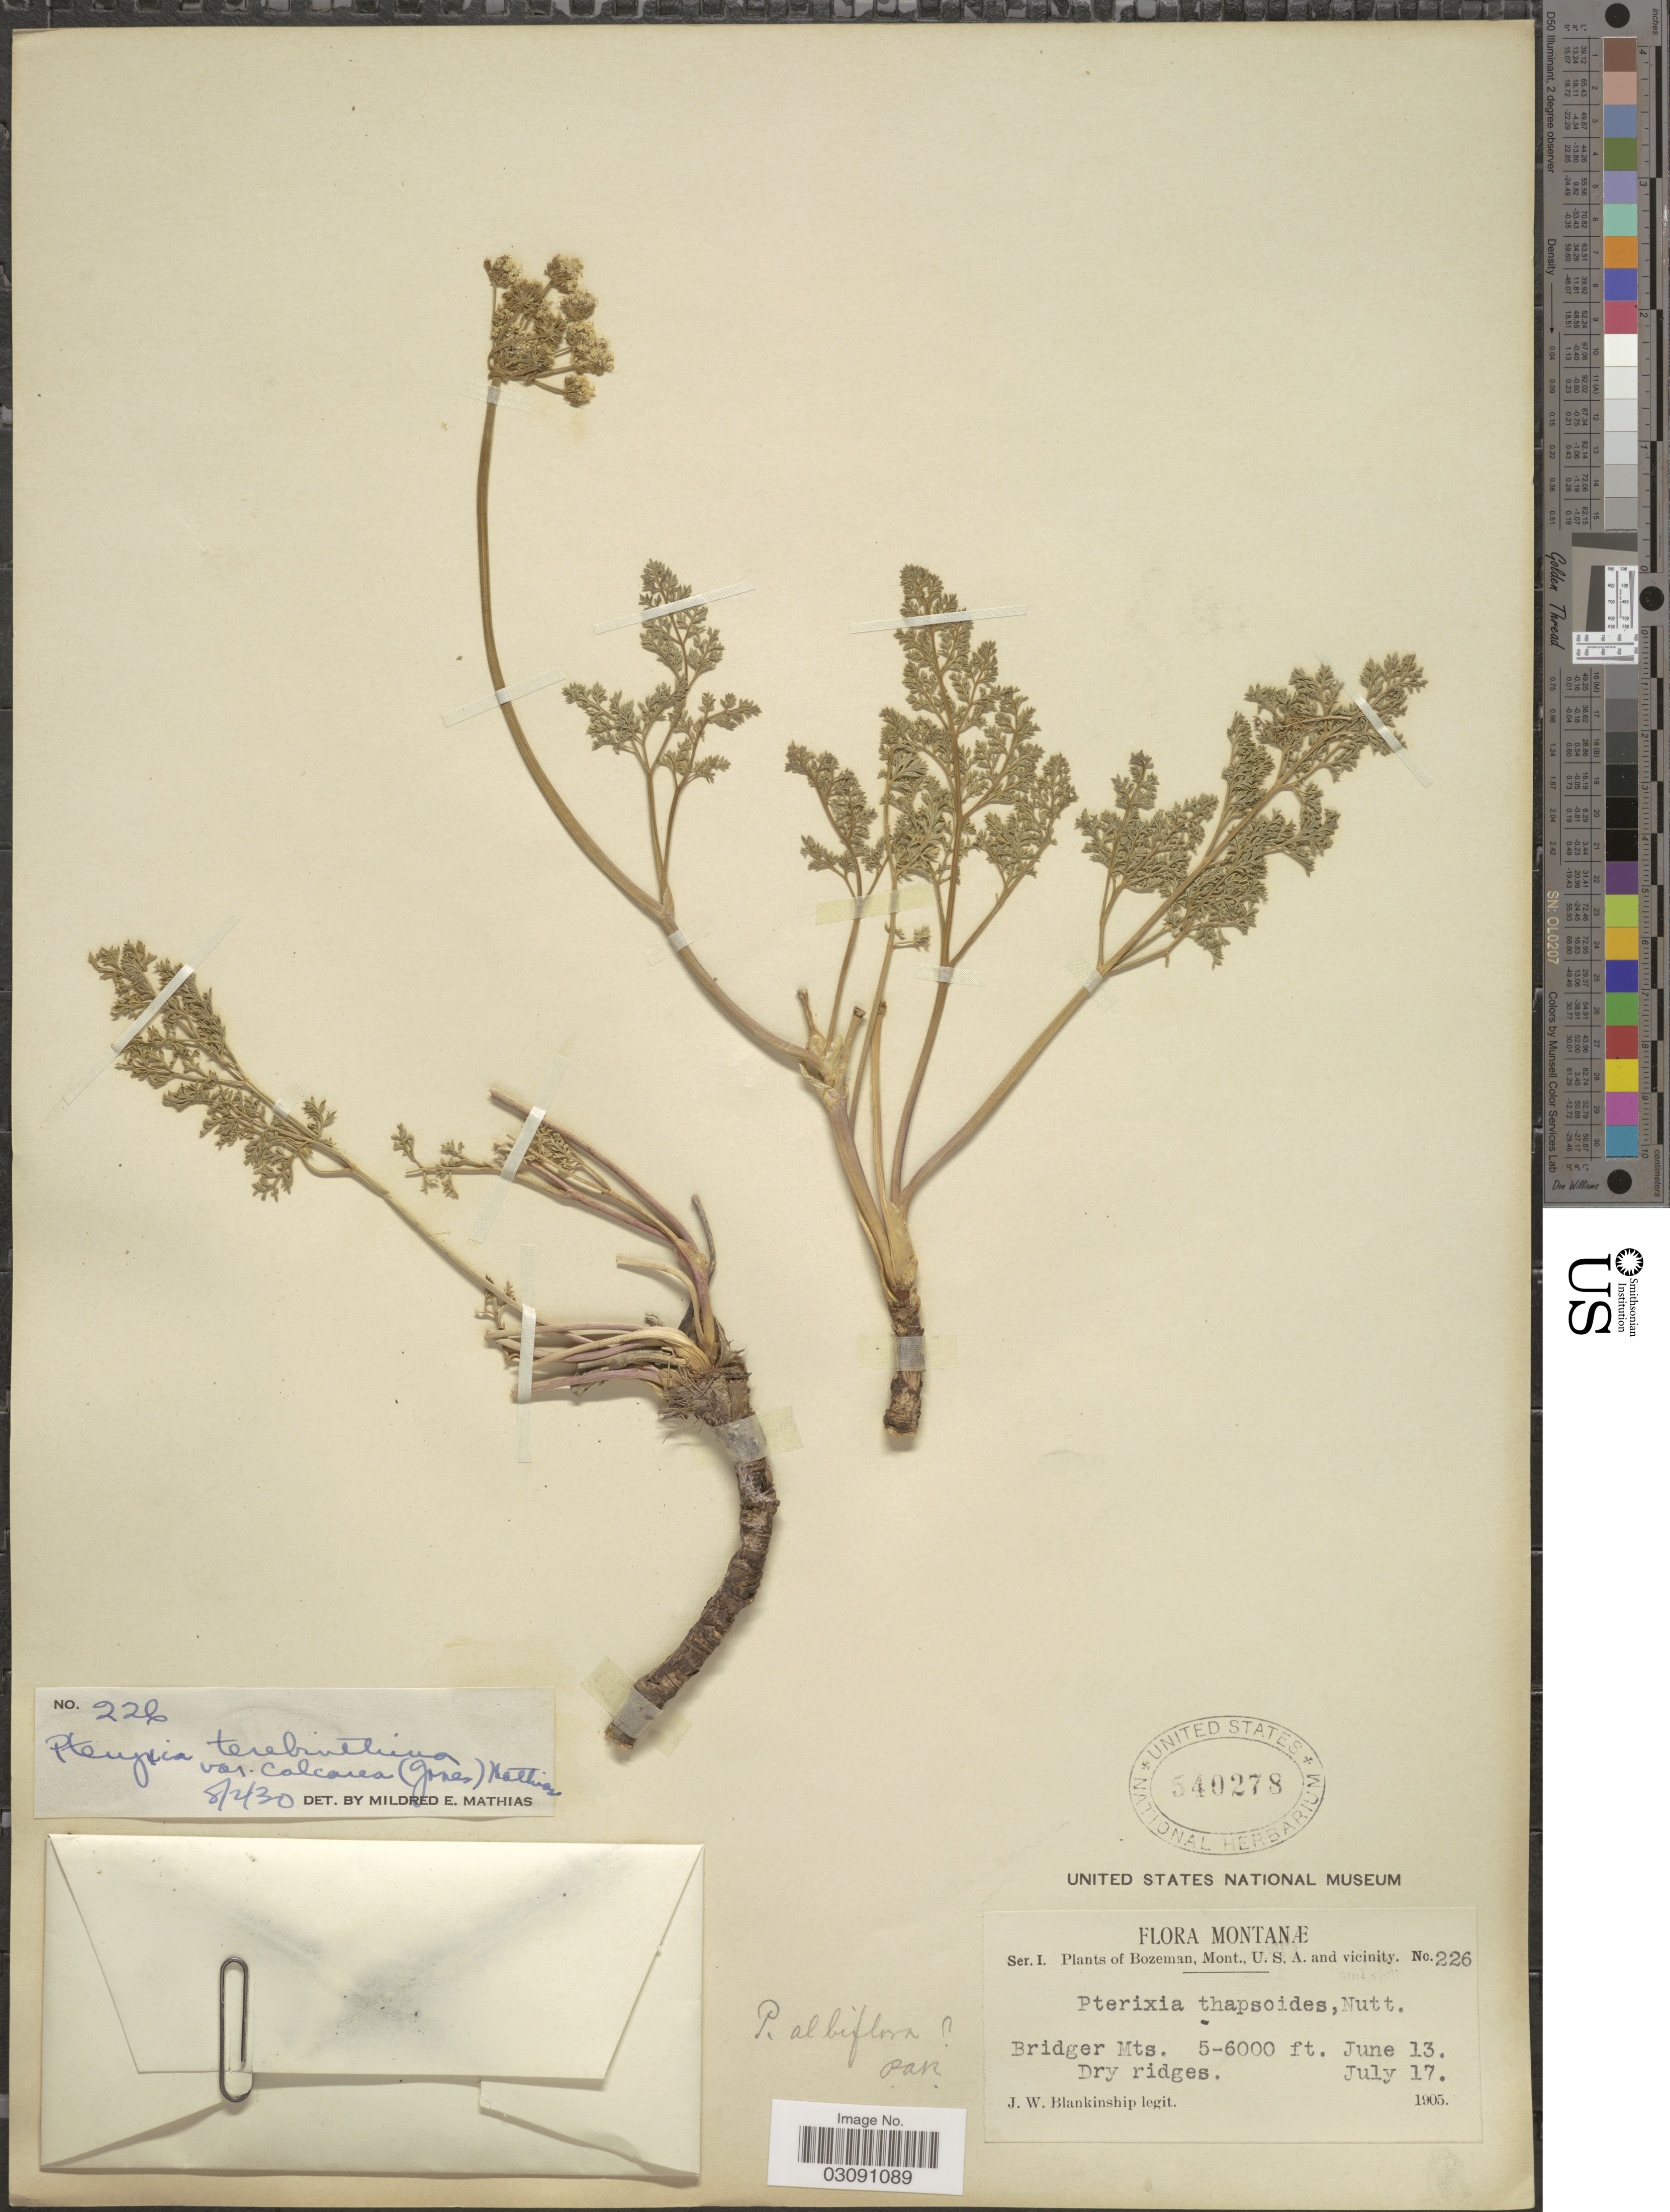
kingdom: Plantae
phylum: Tracheophyta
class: Magnoliopsida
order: Apiales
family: Apiaceae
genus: Pteryxia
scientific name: Pteryxia terebinthina var. calcarea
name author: (M.E. Jones) Mathias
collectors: J. W. Blankinship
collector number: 226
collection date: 1905-06-13/1905-07-17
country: United States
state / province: Montana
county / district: Gallatin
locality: Bozeman, Bridger Mts.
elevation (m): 1524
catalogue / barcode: US 540278